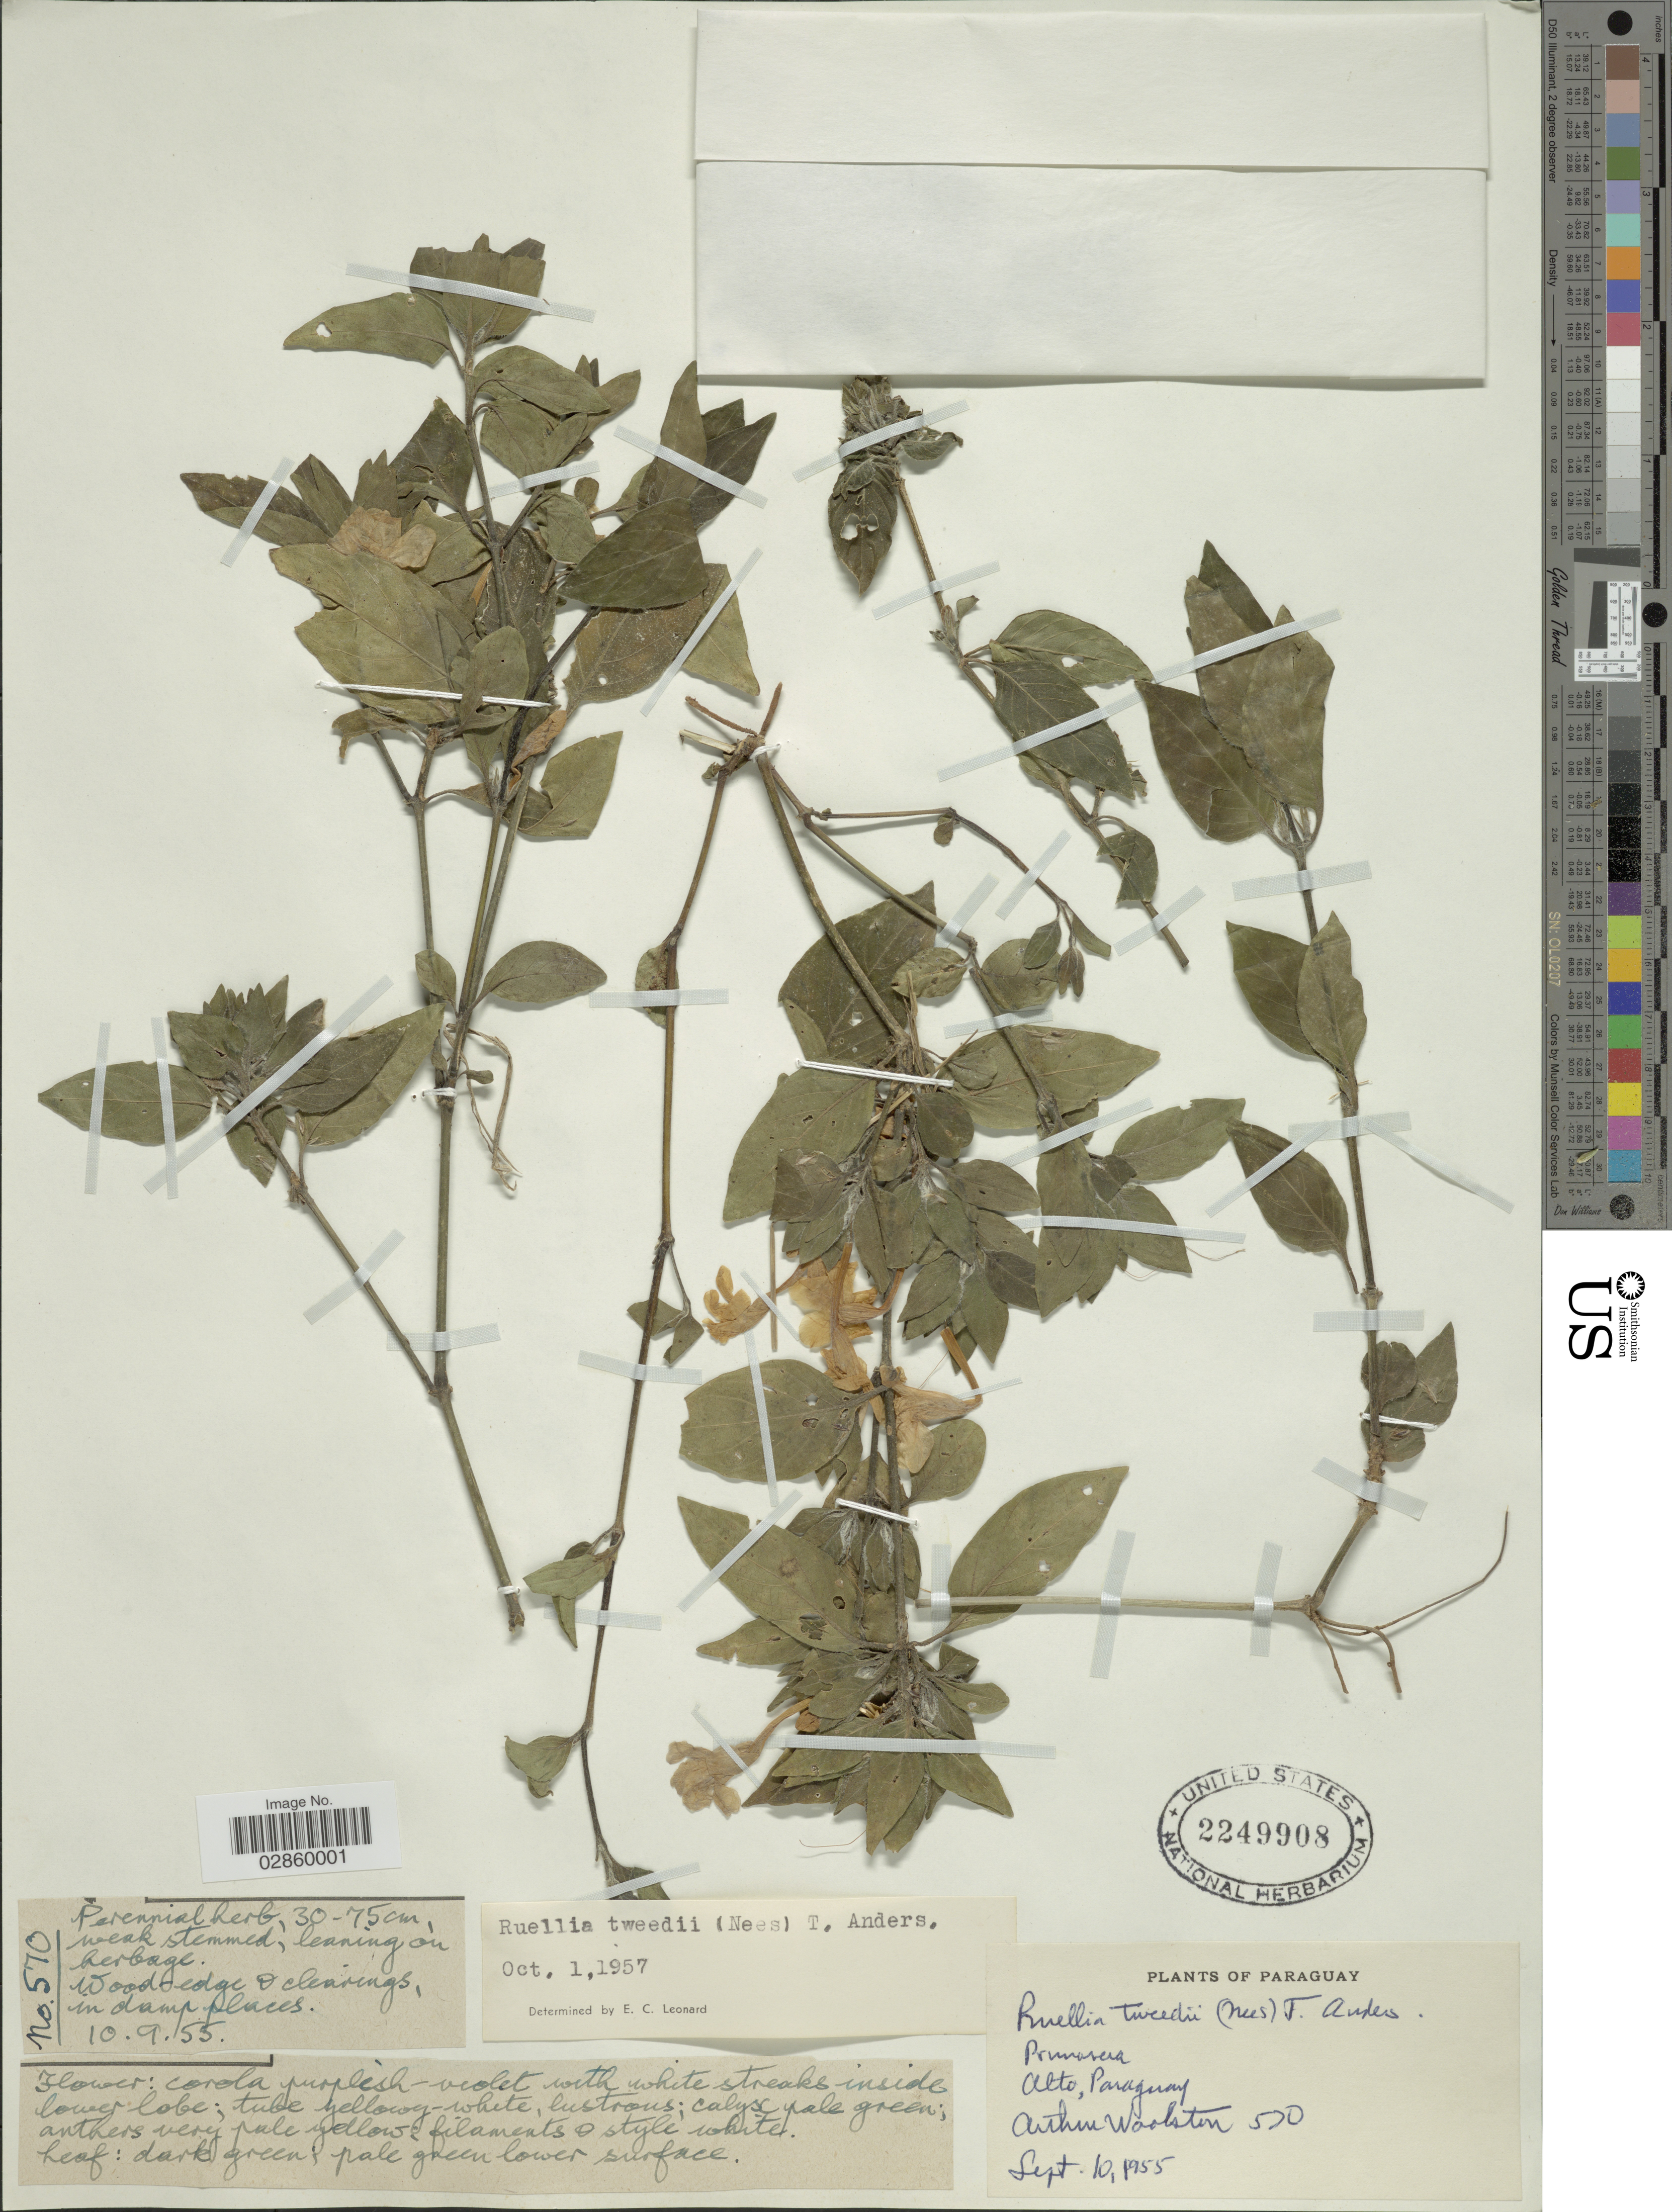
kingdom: Plantae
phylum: Tracheophyta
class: Magnoliopsida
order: Lamiales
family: Acanthaceae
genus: Ruellia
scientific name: Ruellia erythropus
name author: (Nees) Lindau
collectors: A. L. Woolston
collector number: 570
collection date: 1955-09-10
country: Paraguay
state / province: Alto Paraguay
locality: Primavera.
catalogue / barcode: US 2249908